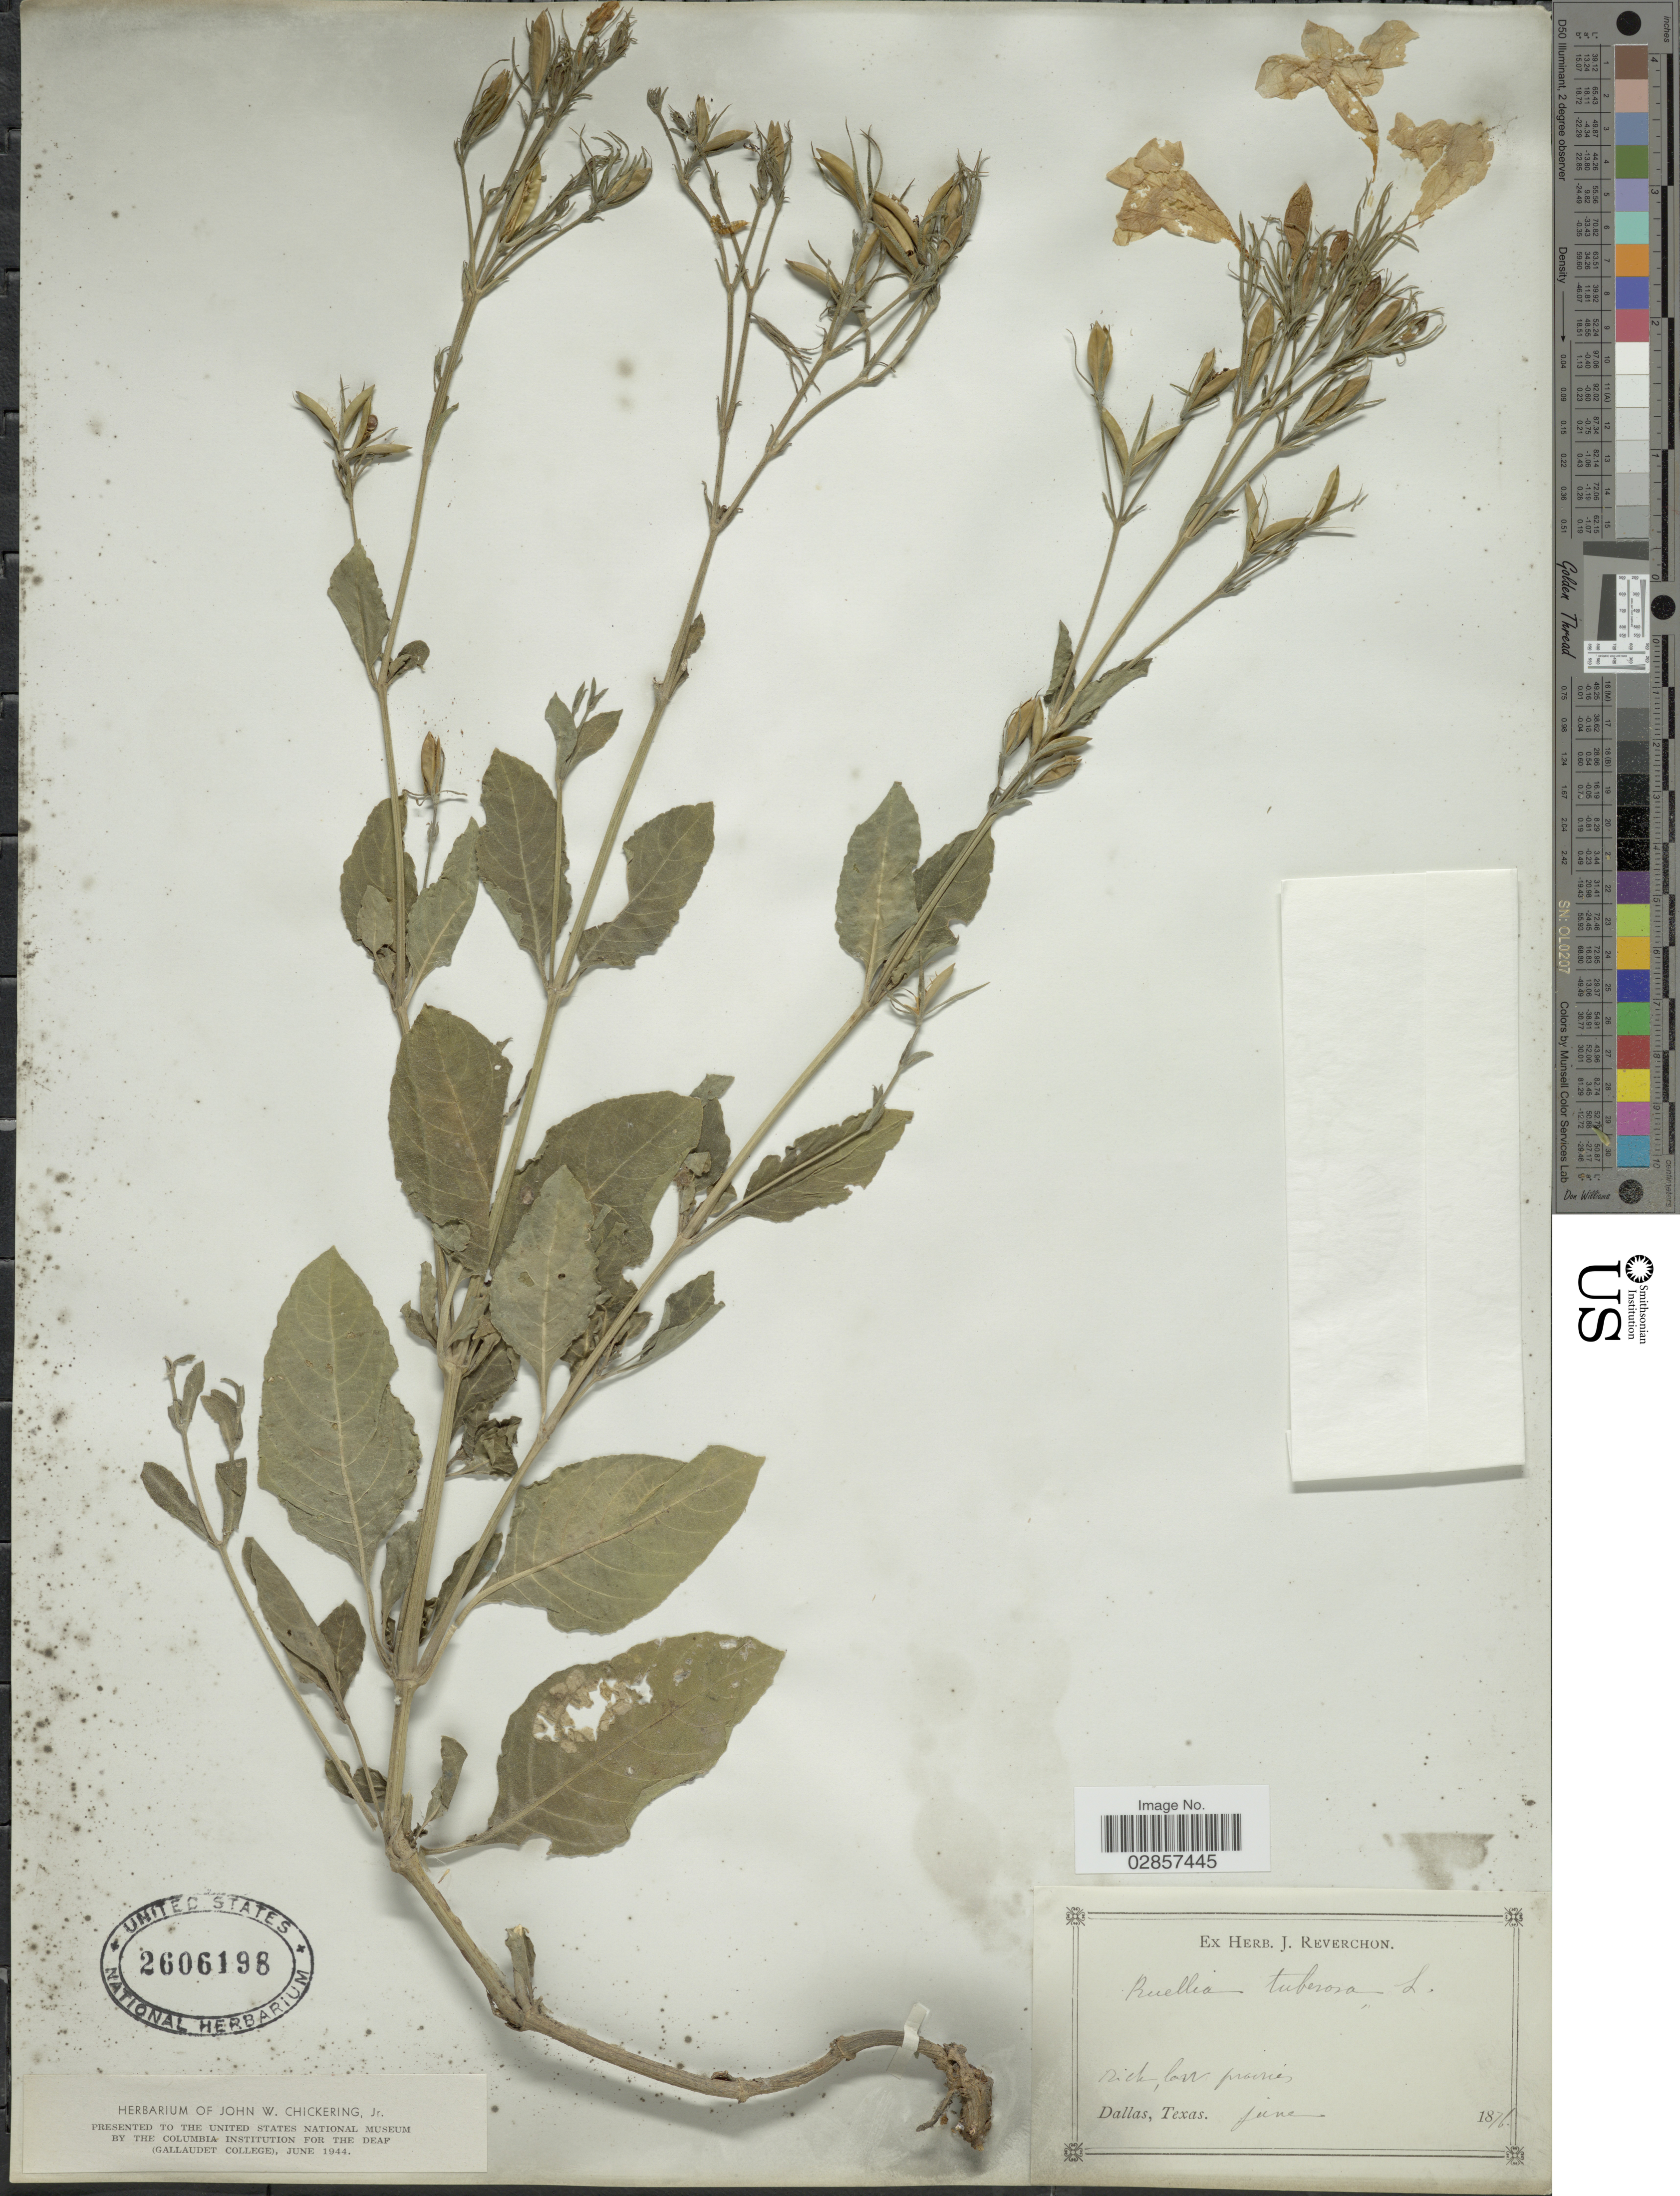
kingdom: Plantae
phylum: Tracheophyta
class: Magnoliopsida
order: Lamiales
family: Acanthaceae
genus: Ruellia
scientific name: Ruellia nudiflora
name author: (Engelm. & A. Gray) Urb.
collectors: ex herb. J. Reverchon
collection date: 1876-06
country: United States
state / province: Texas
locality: Dallas, Texas.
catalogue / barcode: US 2606198